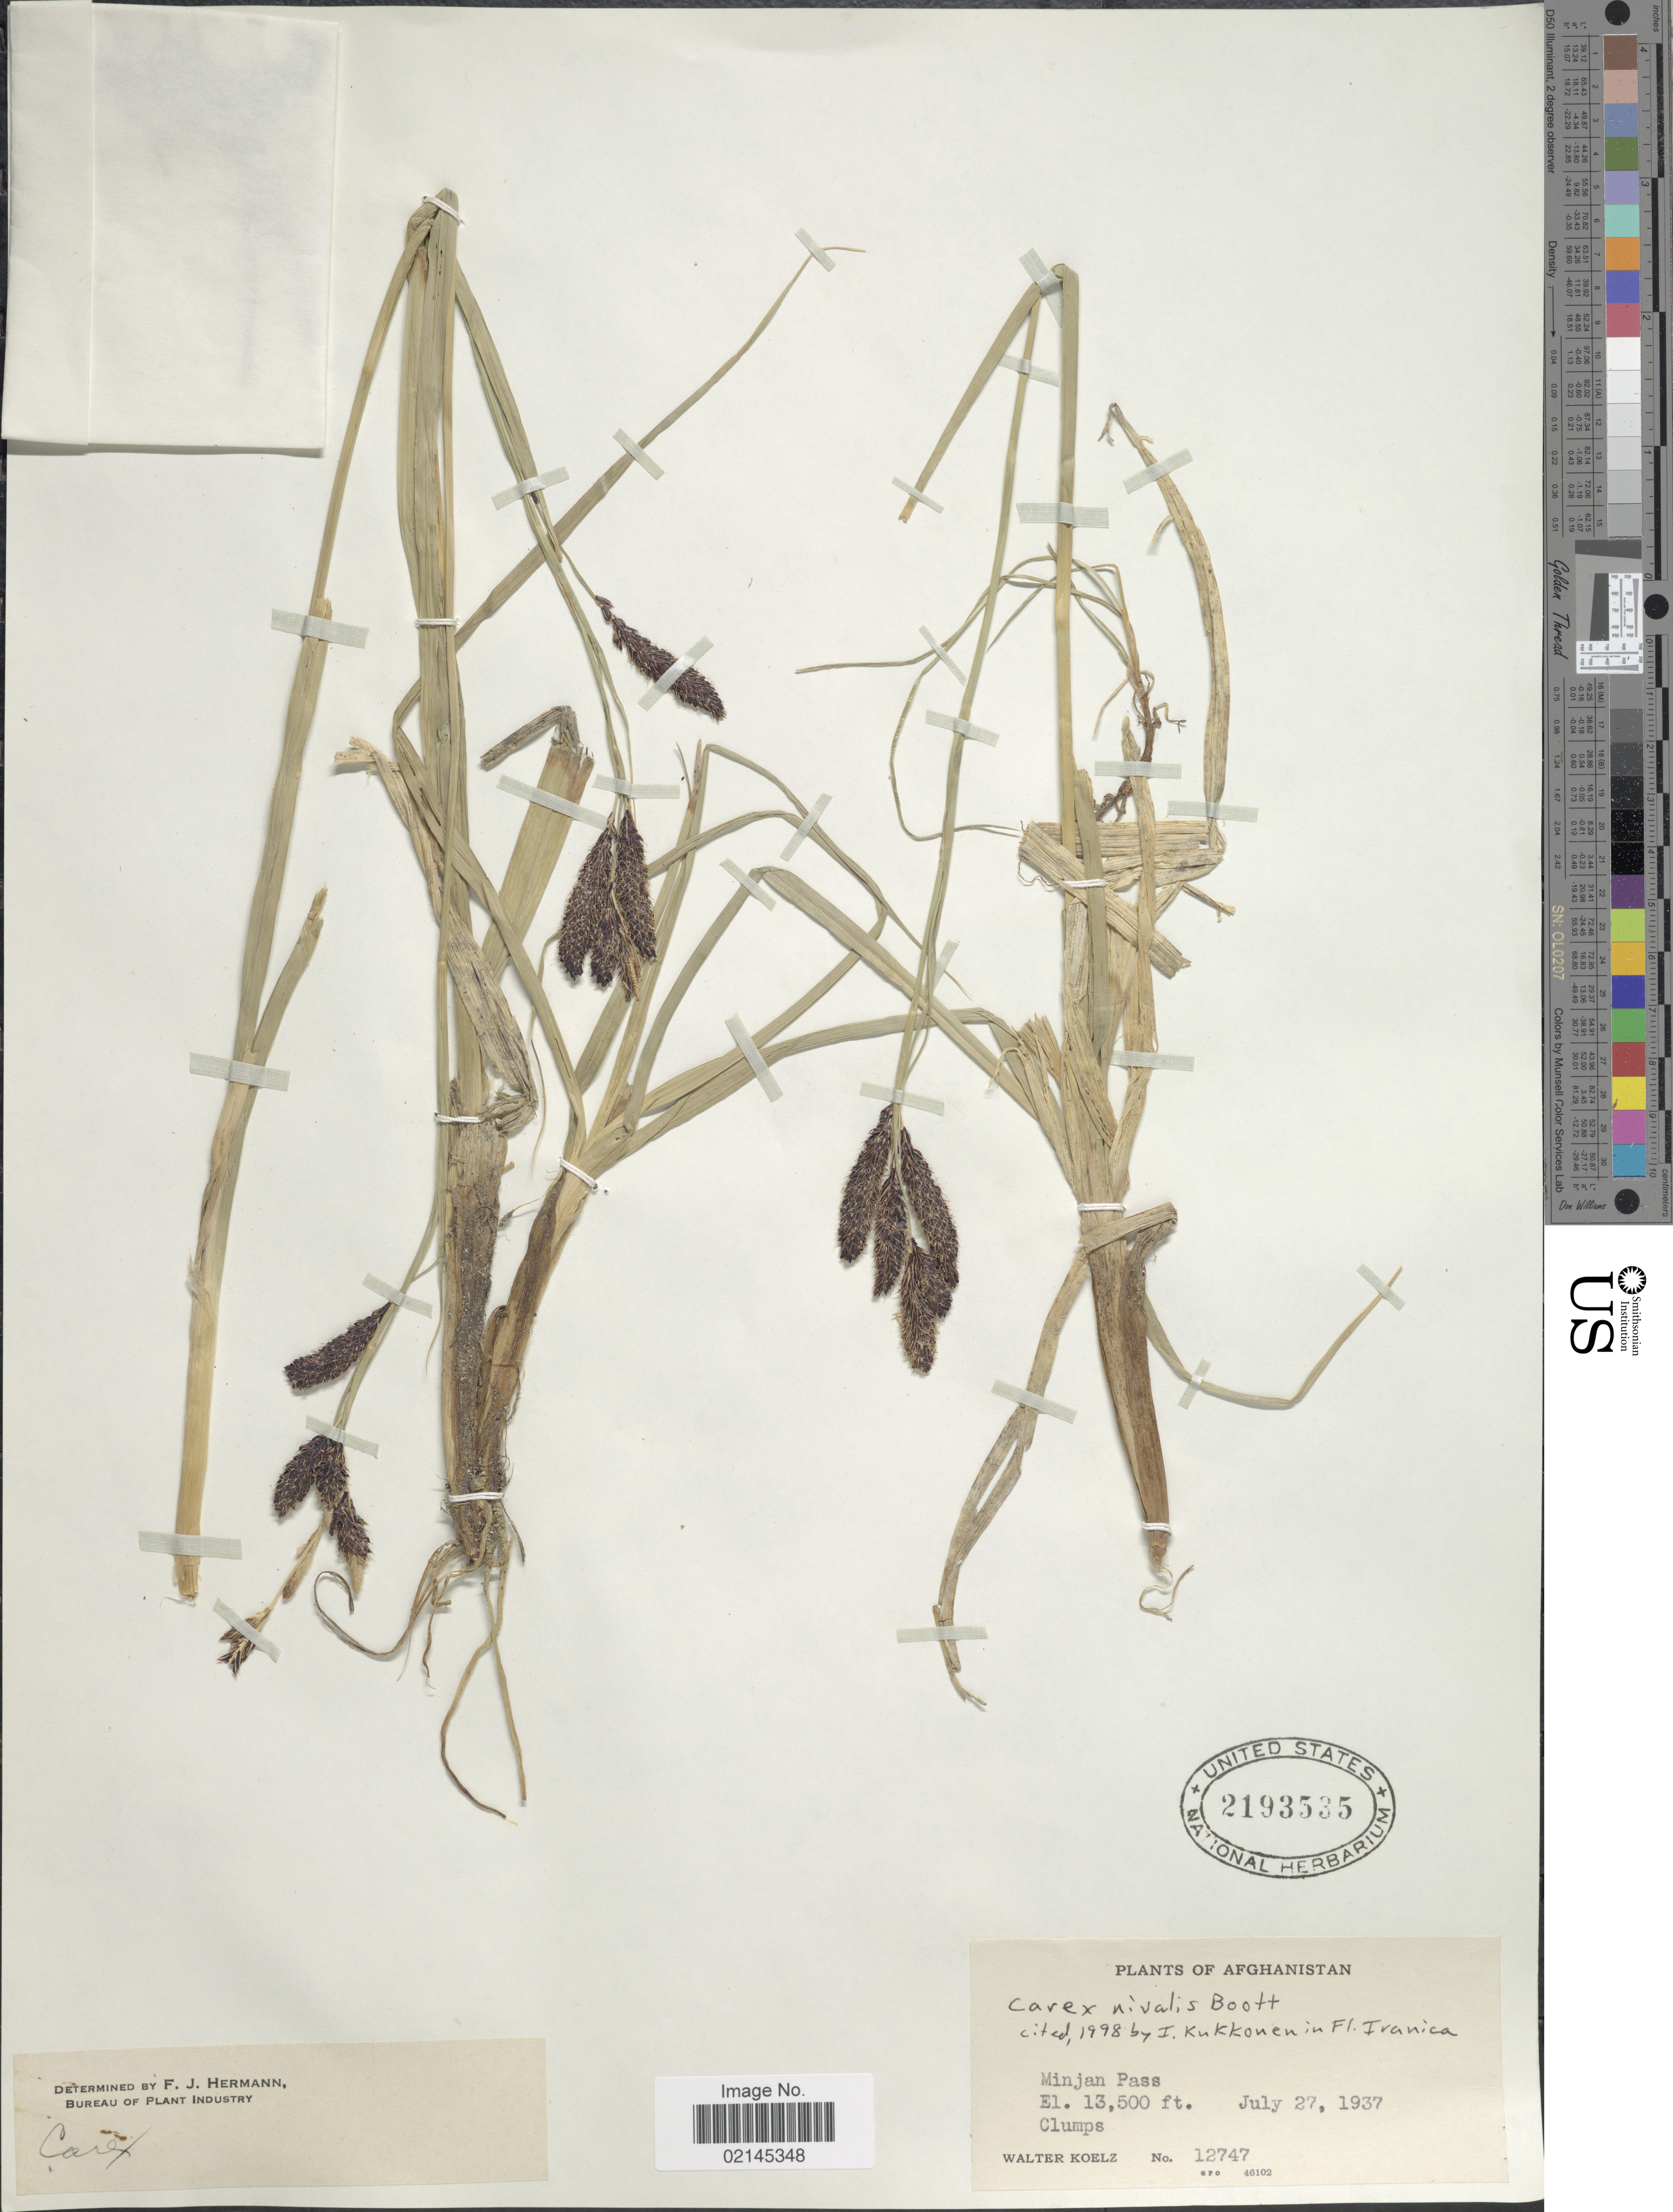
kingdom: Plantae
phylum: Tracheophyta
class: Liliopsida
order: Poales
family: Cyperaceae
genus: Carex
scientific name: Carex nivalis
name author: Boott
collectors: W. N. Koelz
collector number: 12747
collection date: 1937-07-27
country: Afghanistan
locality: Minjan Pass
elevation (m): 4115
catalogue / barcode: US 2193535